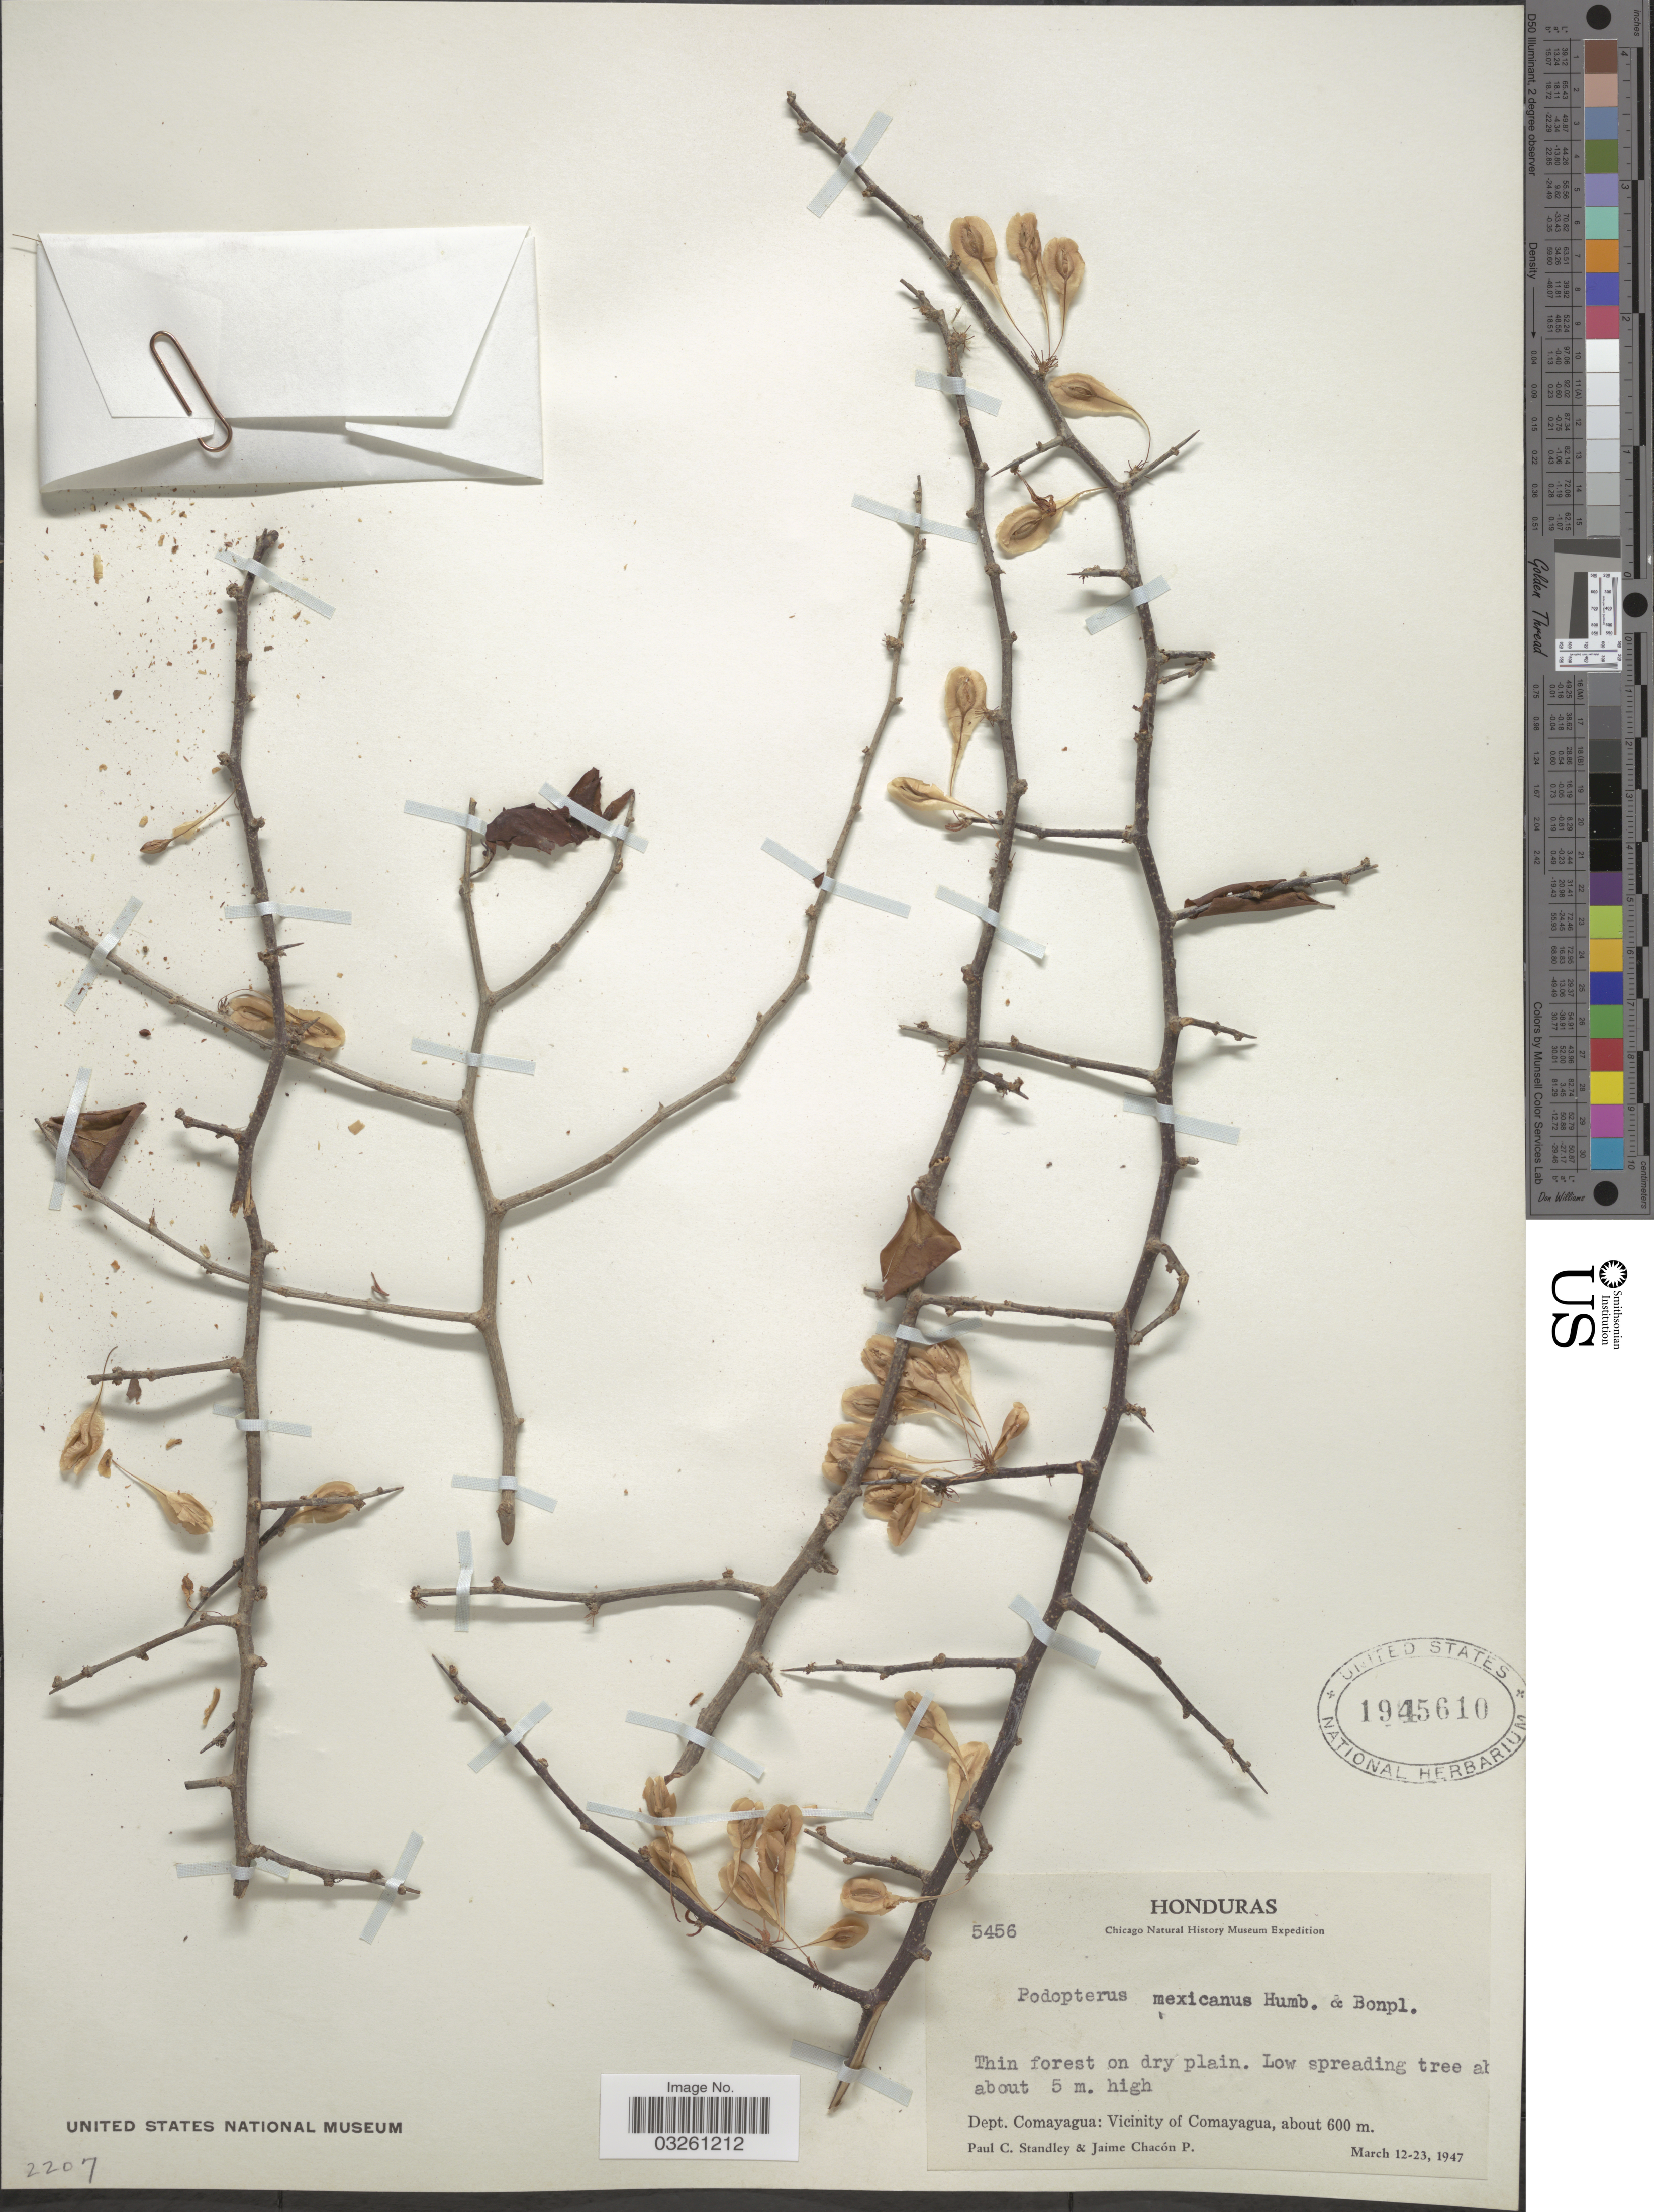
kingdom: Plantae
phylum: Tracheophyta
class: Magnoliopsida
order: Caryophyllales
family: Polygonaceae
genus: Podopterus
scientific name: Podopterus mexicanus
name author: Bonpl.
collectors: P. C. Standley & J. Chacon P.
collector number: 5456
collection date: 1947-03-12/1947-03-23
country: Honduras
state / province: Comayagua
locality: Dept. Comayagua: Vicinity of Comayagua.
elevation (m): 600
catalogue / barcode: US 1945610